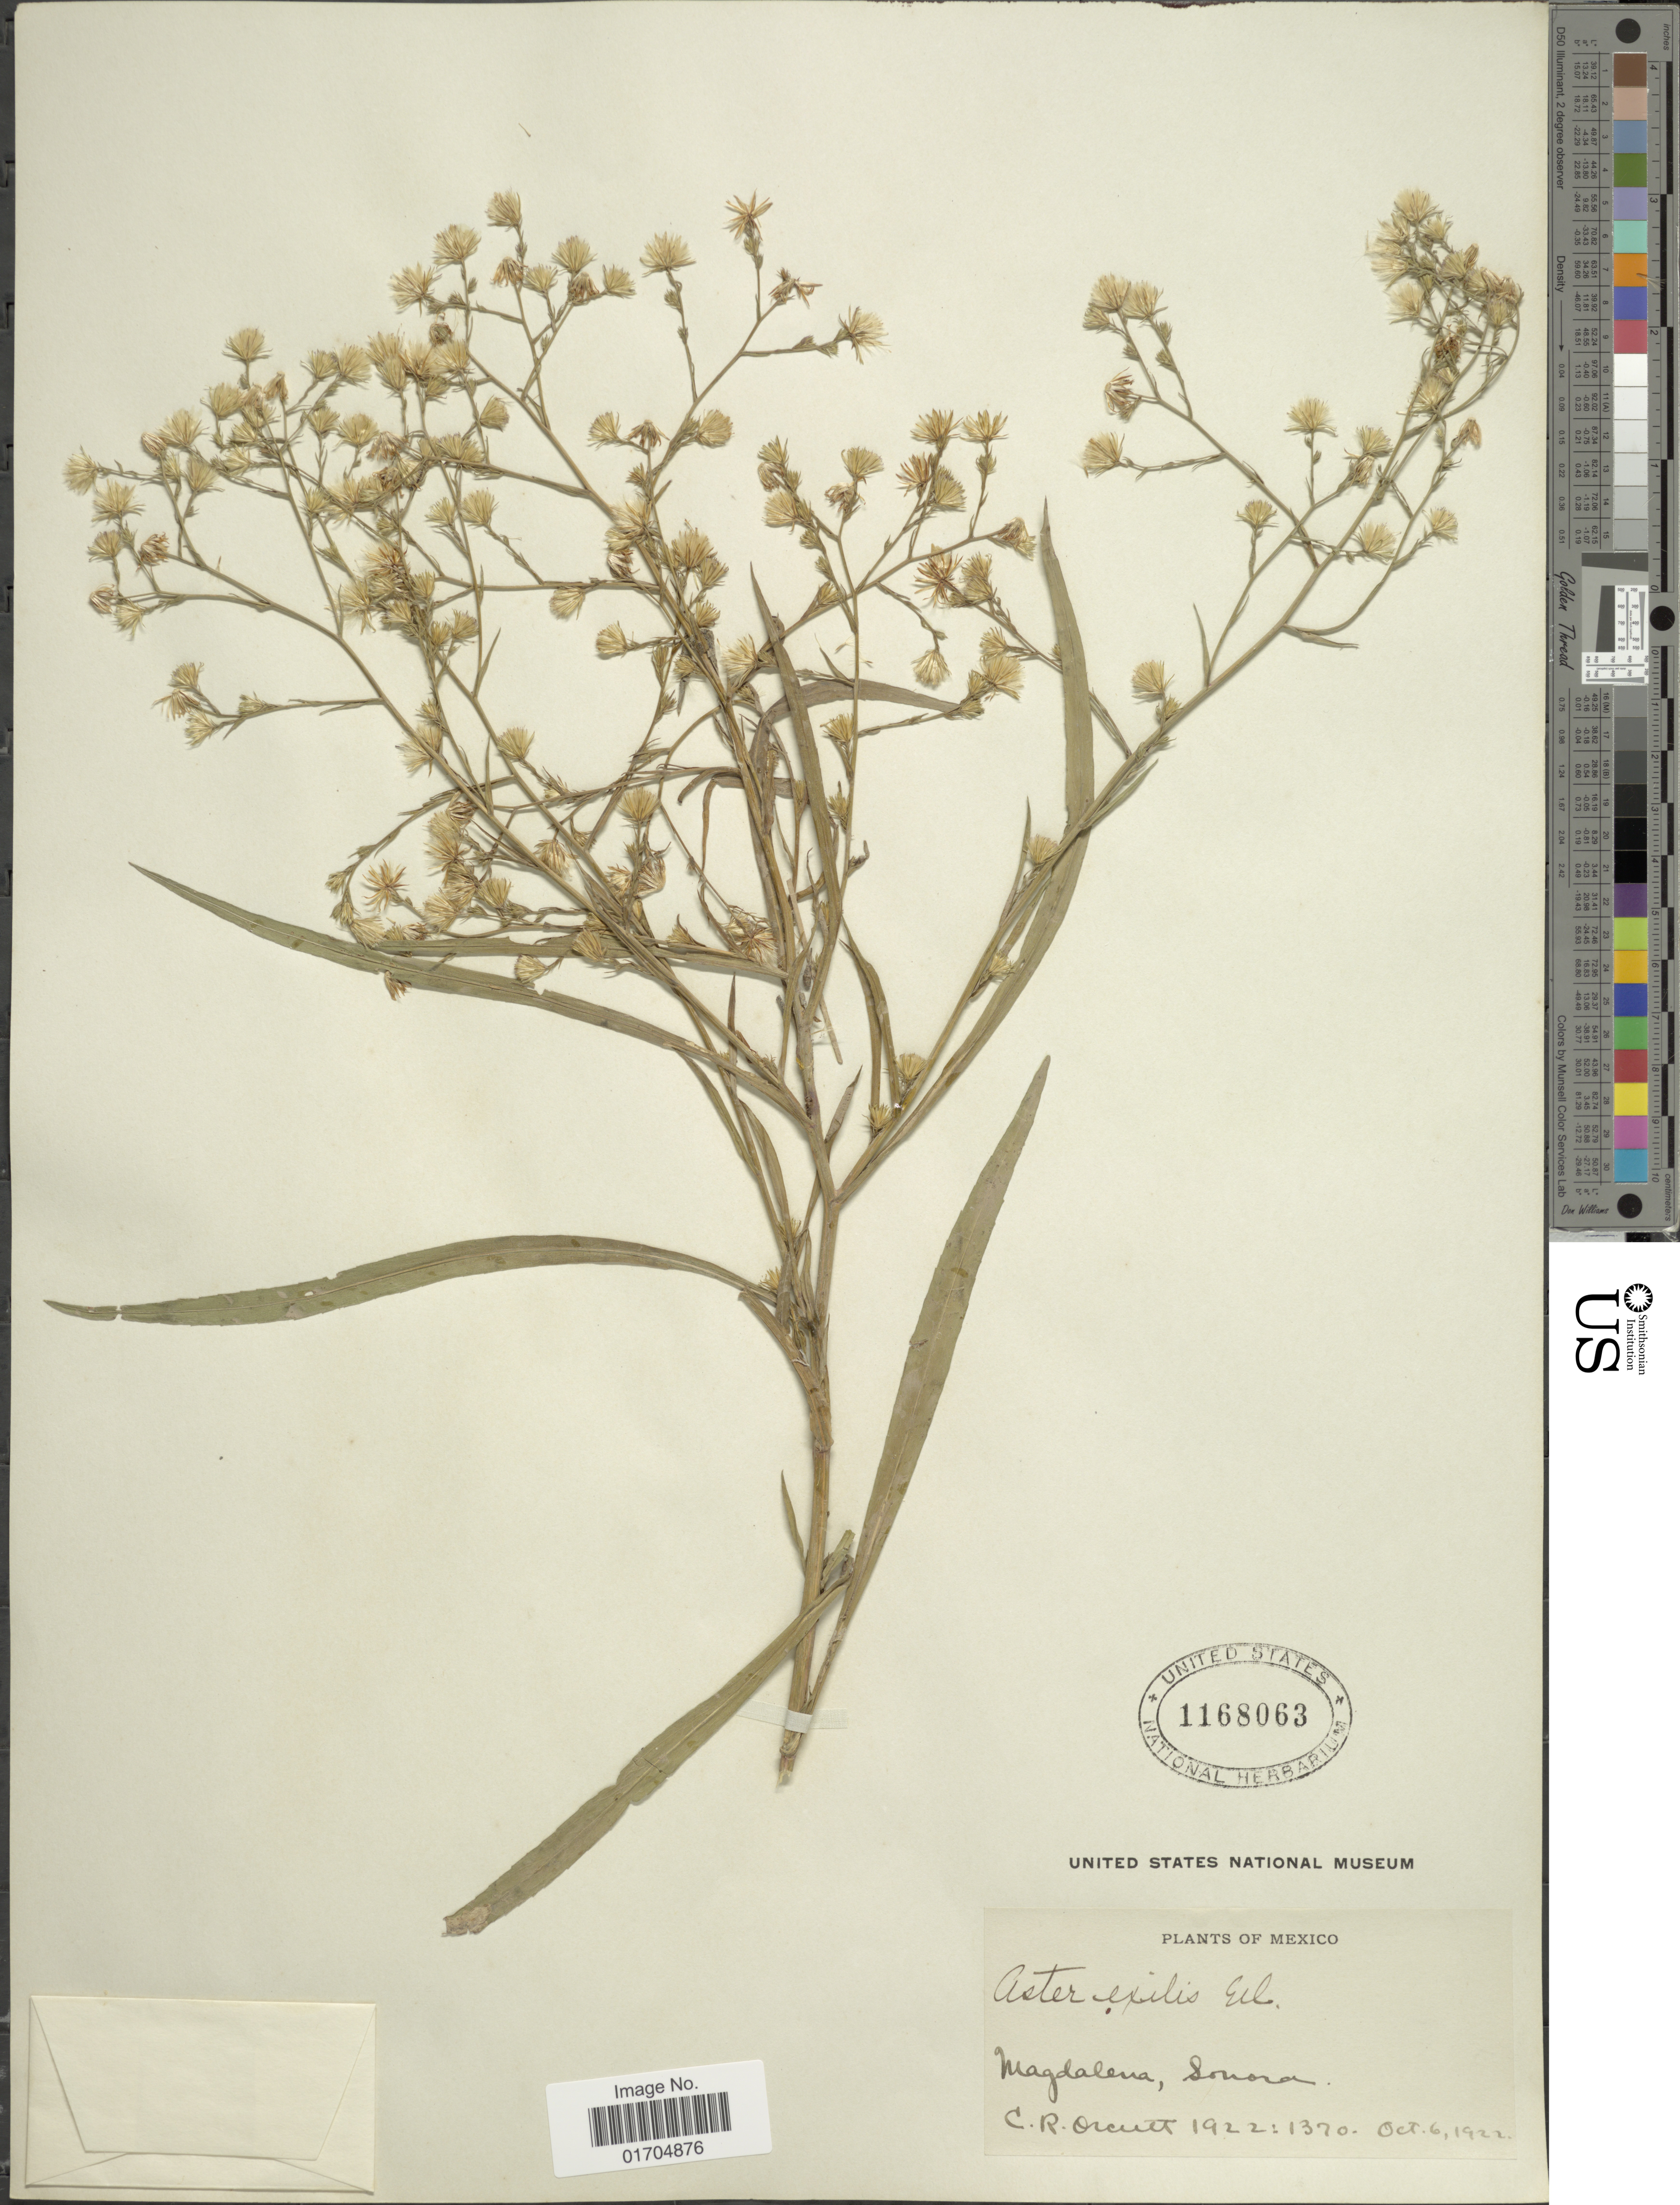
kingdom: Plantae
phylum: Tracheophyta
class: Magnoliopsida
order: Asterales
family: Asteraceae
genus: Symphyotrichum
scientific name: Symphyotrichum subulatum var. parviflorum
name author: (Nees) S.D. Sundb.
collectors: C. R. Orcutt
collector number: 1922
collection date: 1922-10-06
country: Mexico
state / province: Sonora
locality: Magdalena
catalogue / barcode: US 1168063